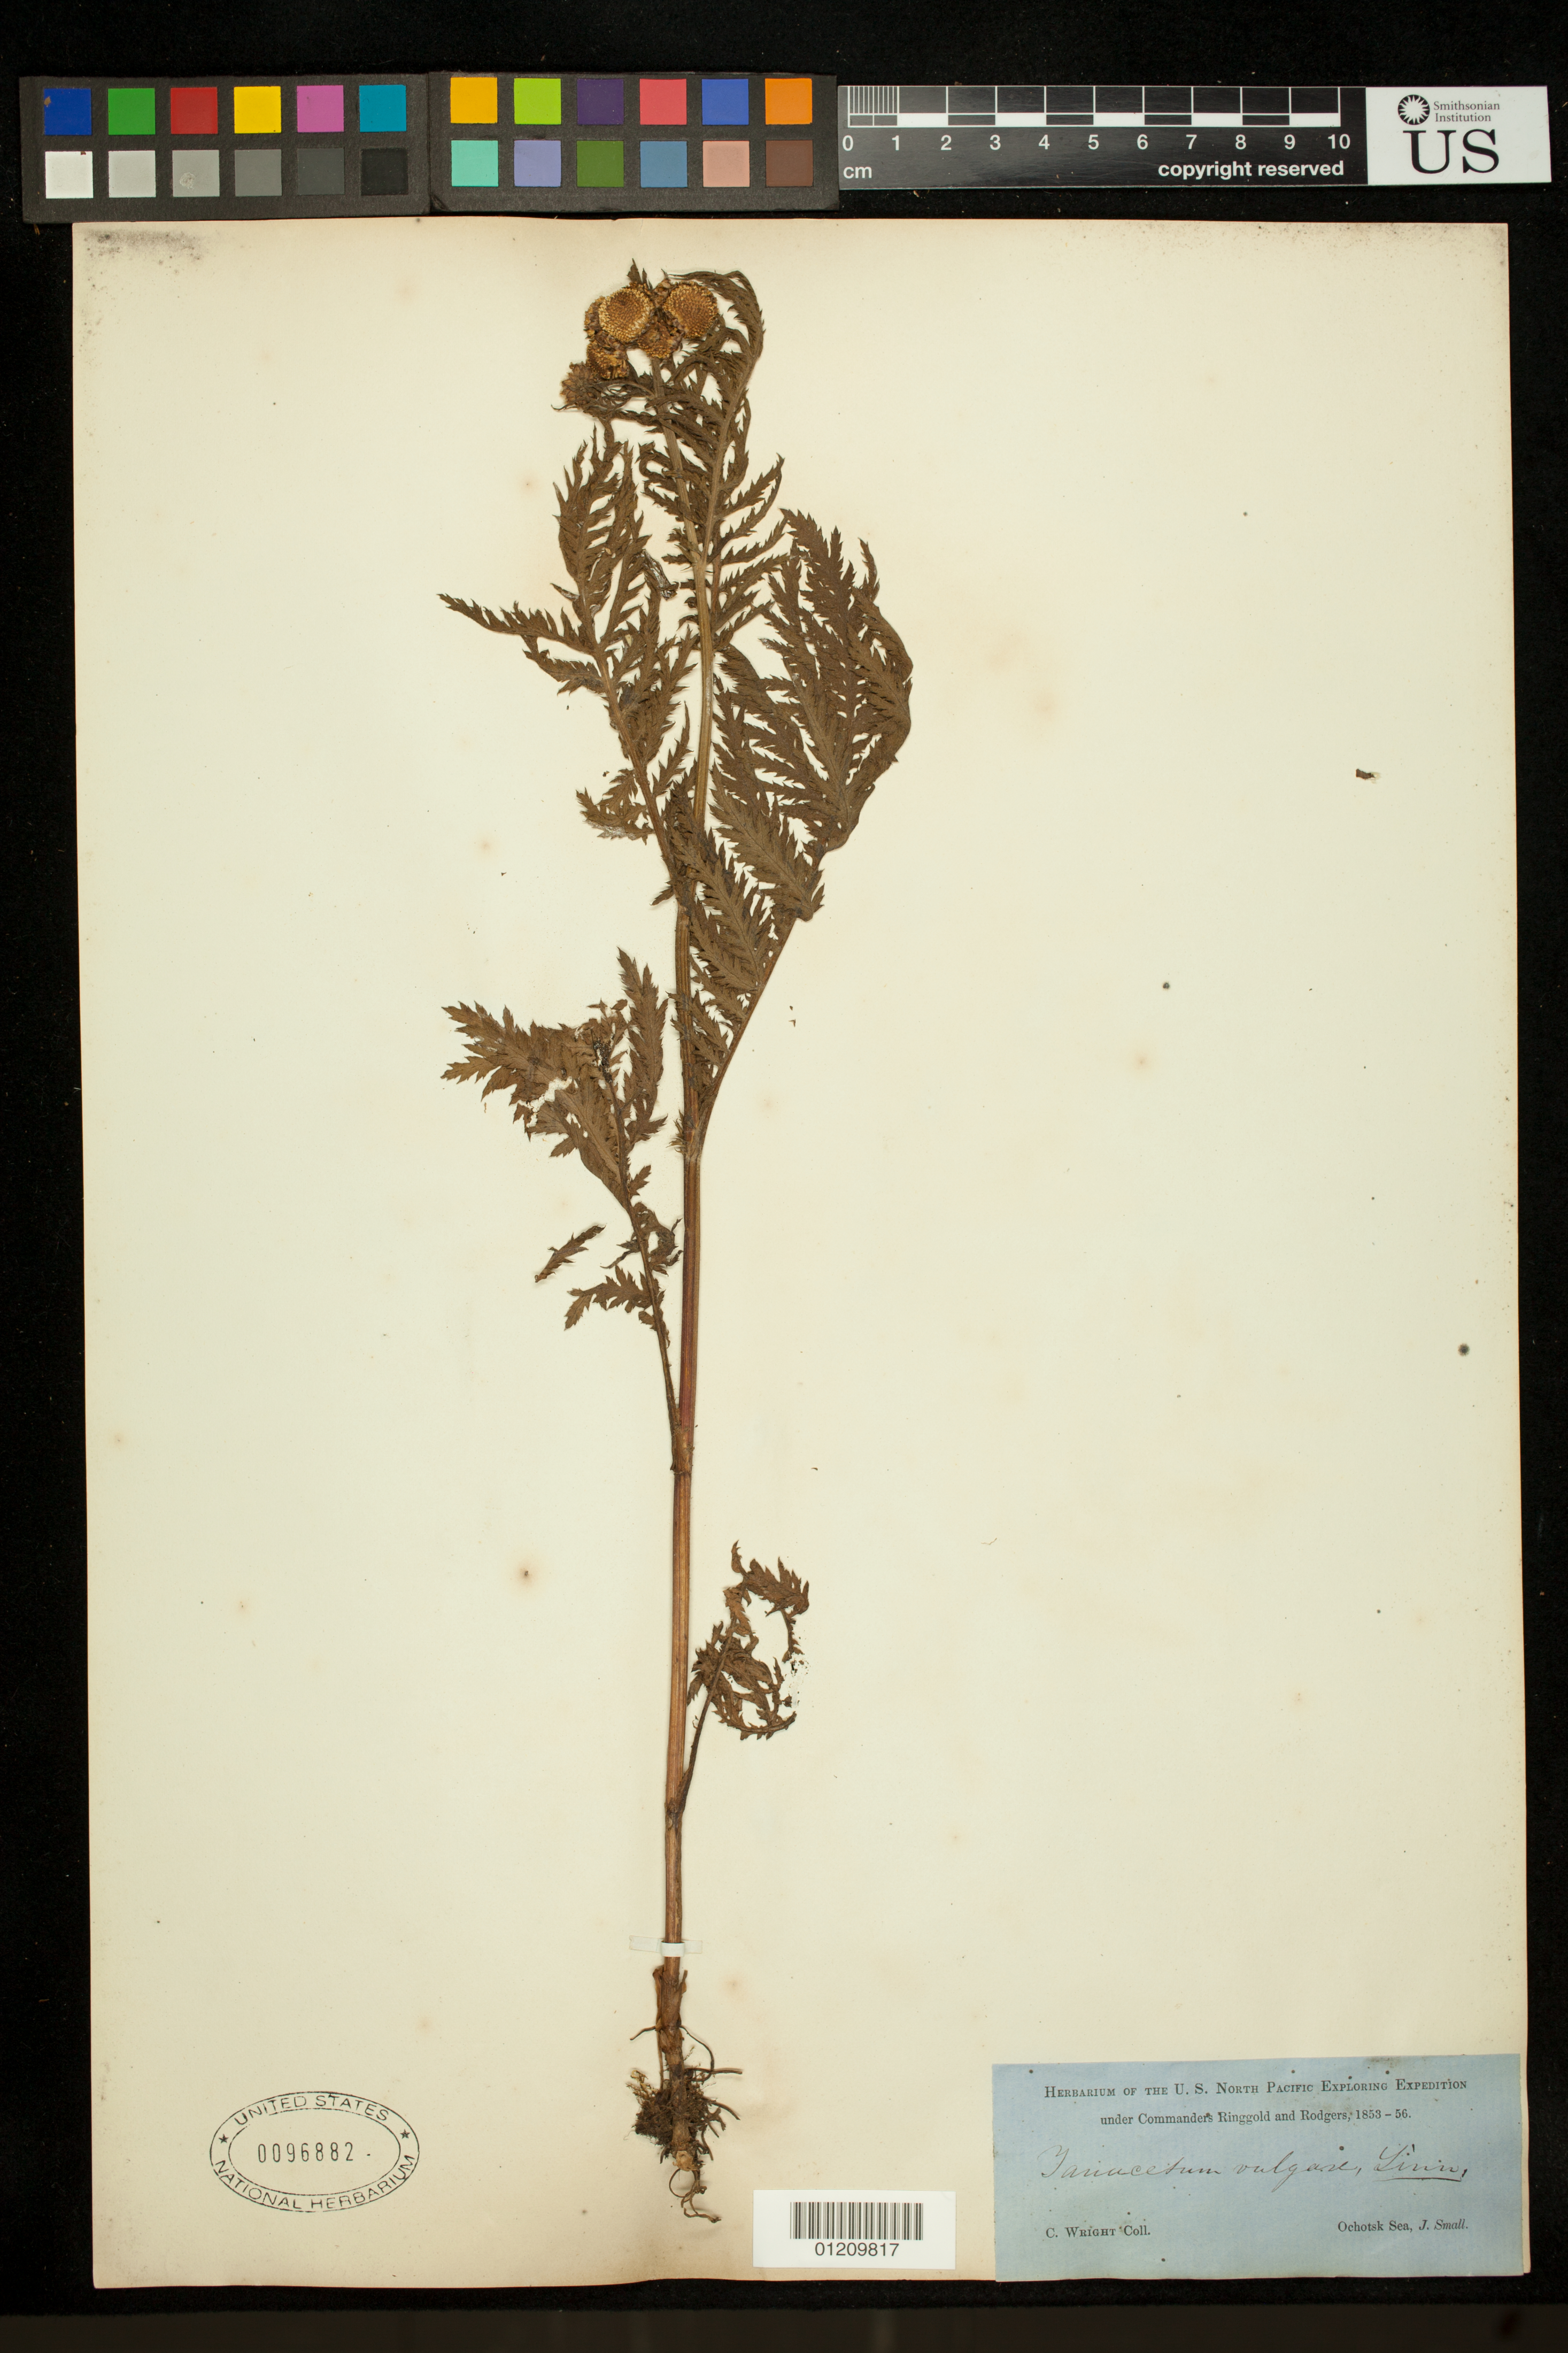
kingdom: Plantae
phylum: Tracheophyta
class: Magnoliopsida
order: Asterales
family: Asteraceae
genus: Tanacetum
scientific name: Tanacetum vulgare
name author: L.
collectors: C. Wright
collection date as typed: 1853 to -- --- 1856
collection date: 1853/1856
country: Russian Federation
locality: Ochotsk Sea.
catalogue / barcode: US 96882